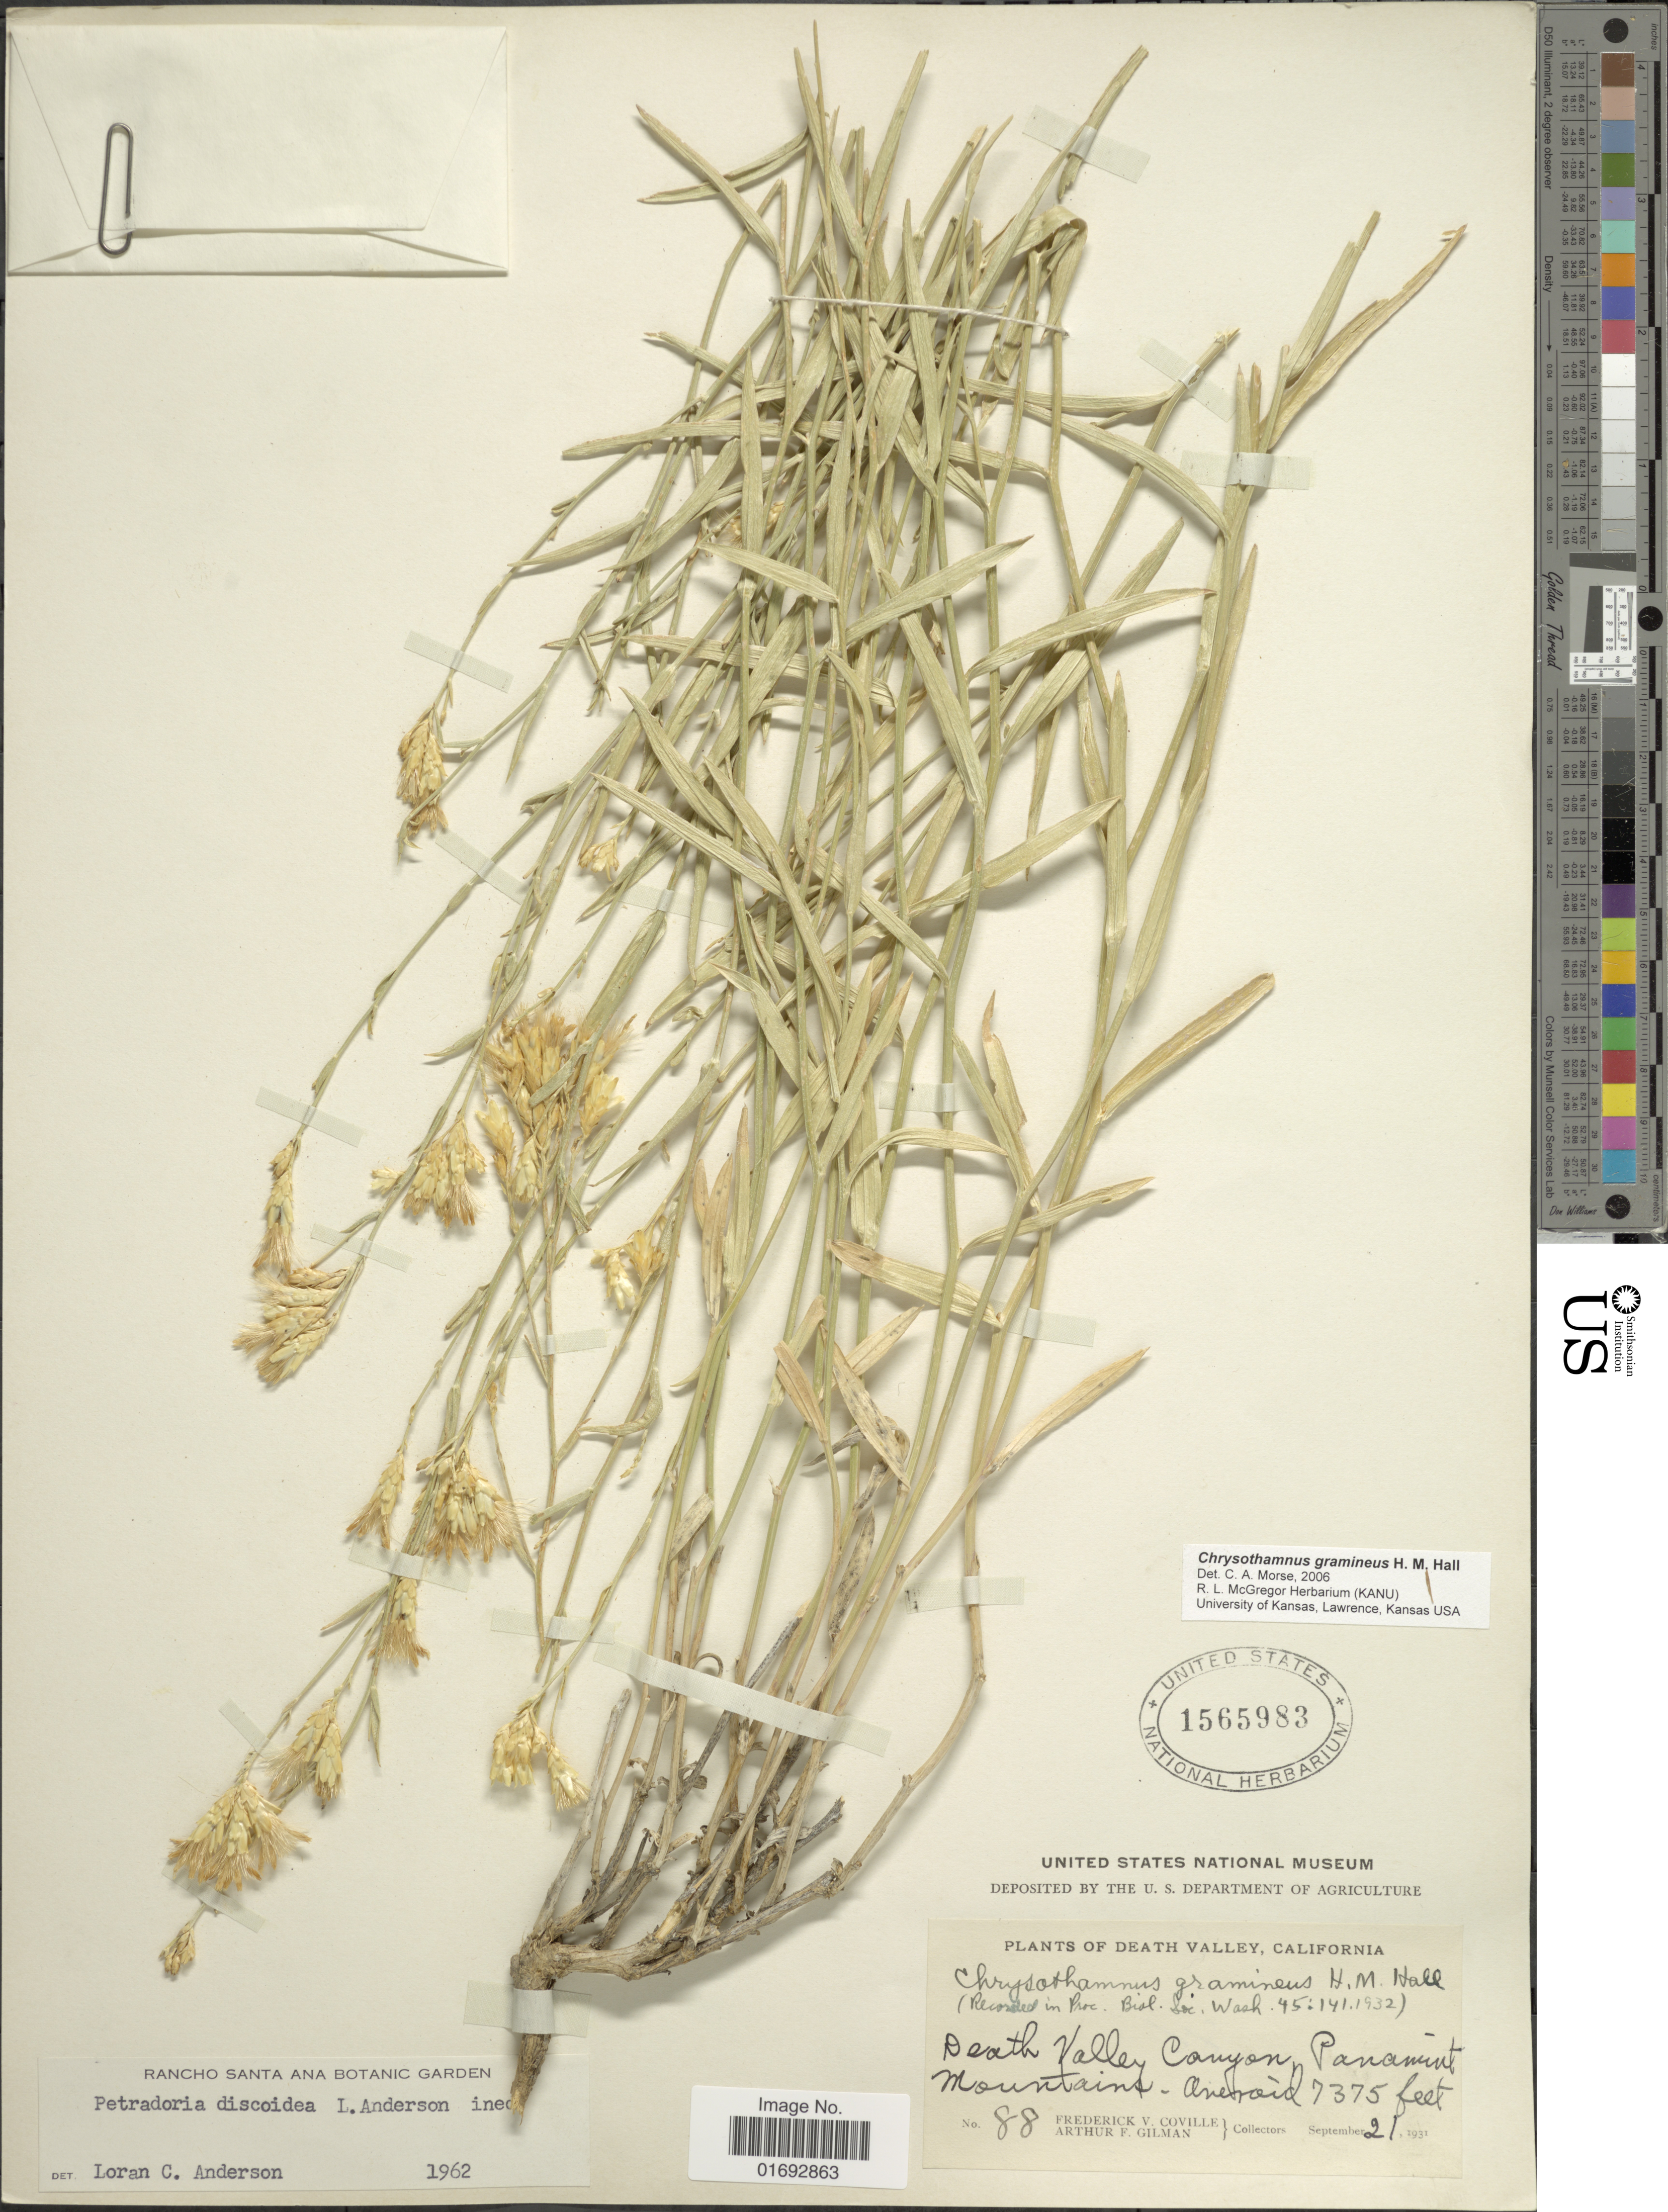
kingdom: Plantae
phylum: Tracheophyta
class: Magnoliopsida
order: Asterales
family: Asteraceae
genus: Cuniculotinus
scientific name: Cuniculotinus gramineus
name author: (H.M. Hall) et al.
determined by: Urbatsch, Lowell E., Curator (LSU), Louisiana State University (UNITED STATES)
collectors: F. V. Coville & A. Gilman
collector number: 88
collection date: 1931-09-21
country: United States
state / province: California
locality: Death Valley, Death Valley Canyon, Panamint Mountains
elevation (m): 2248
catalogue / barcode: US 1565983